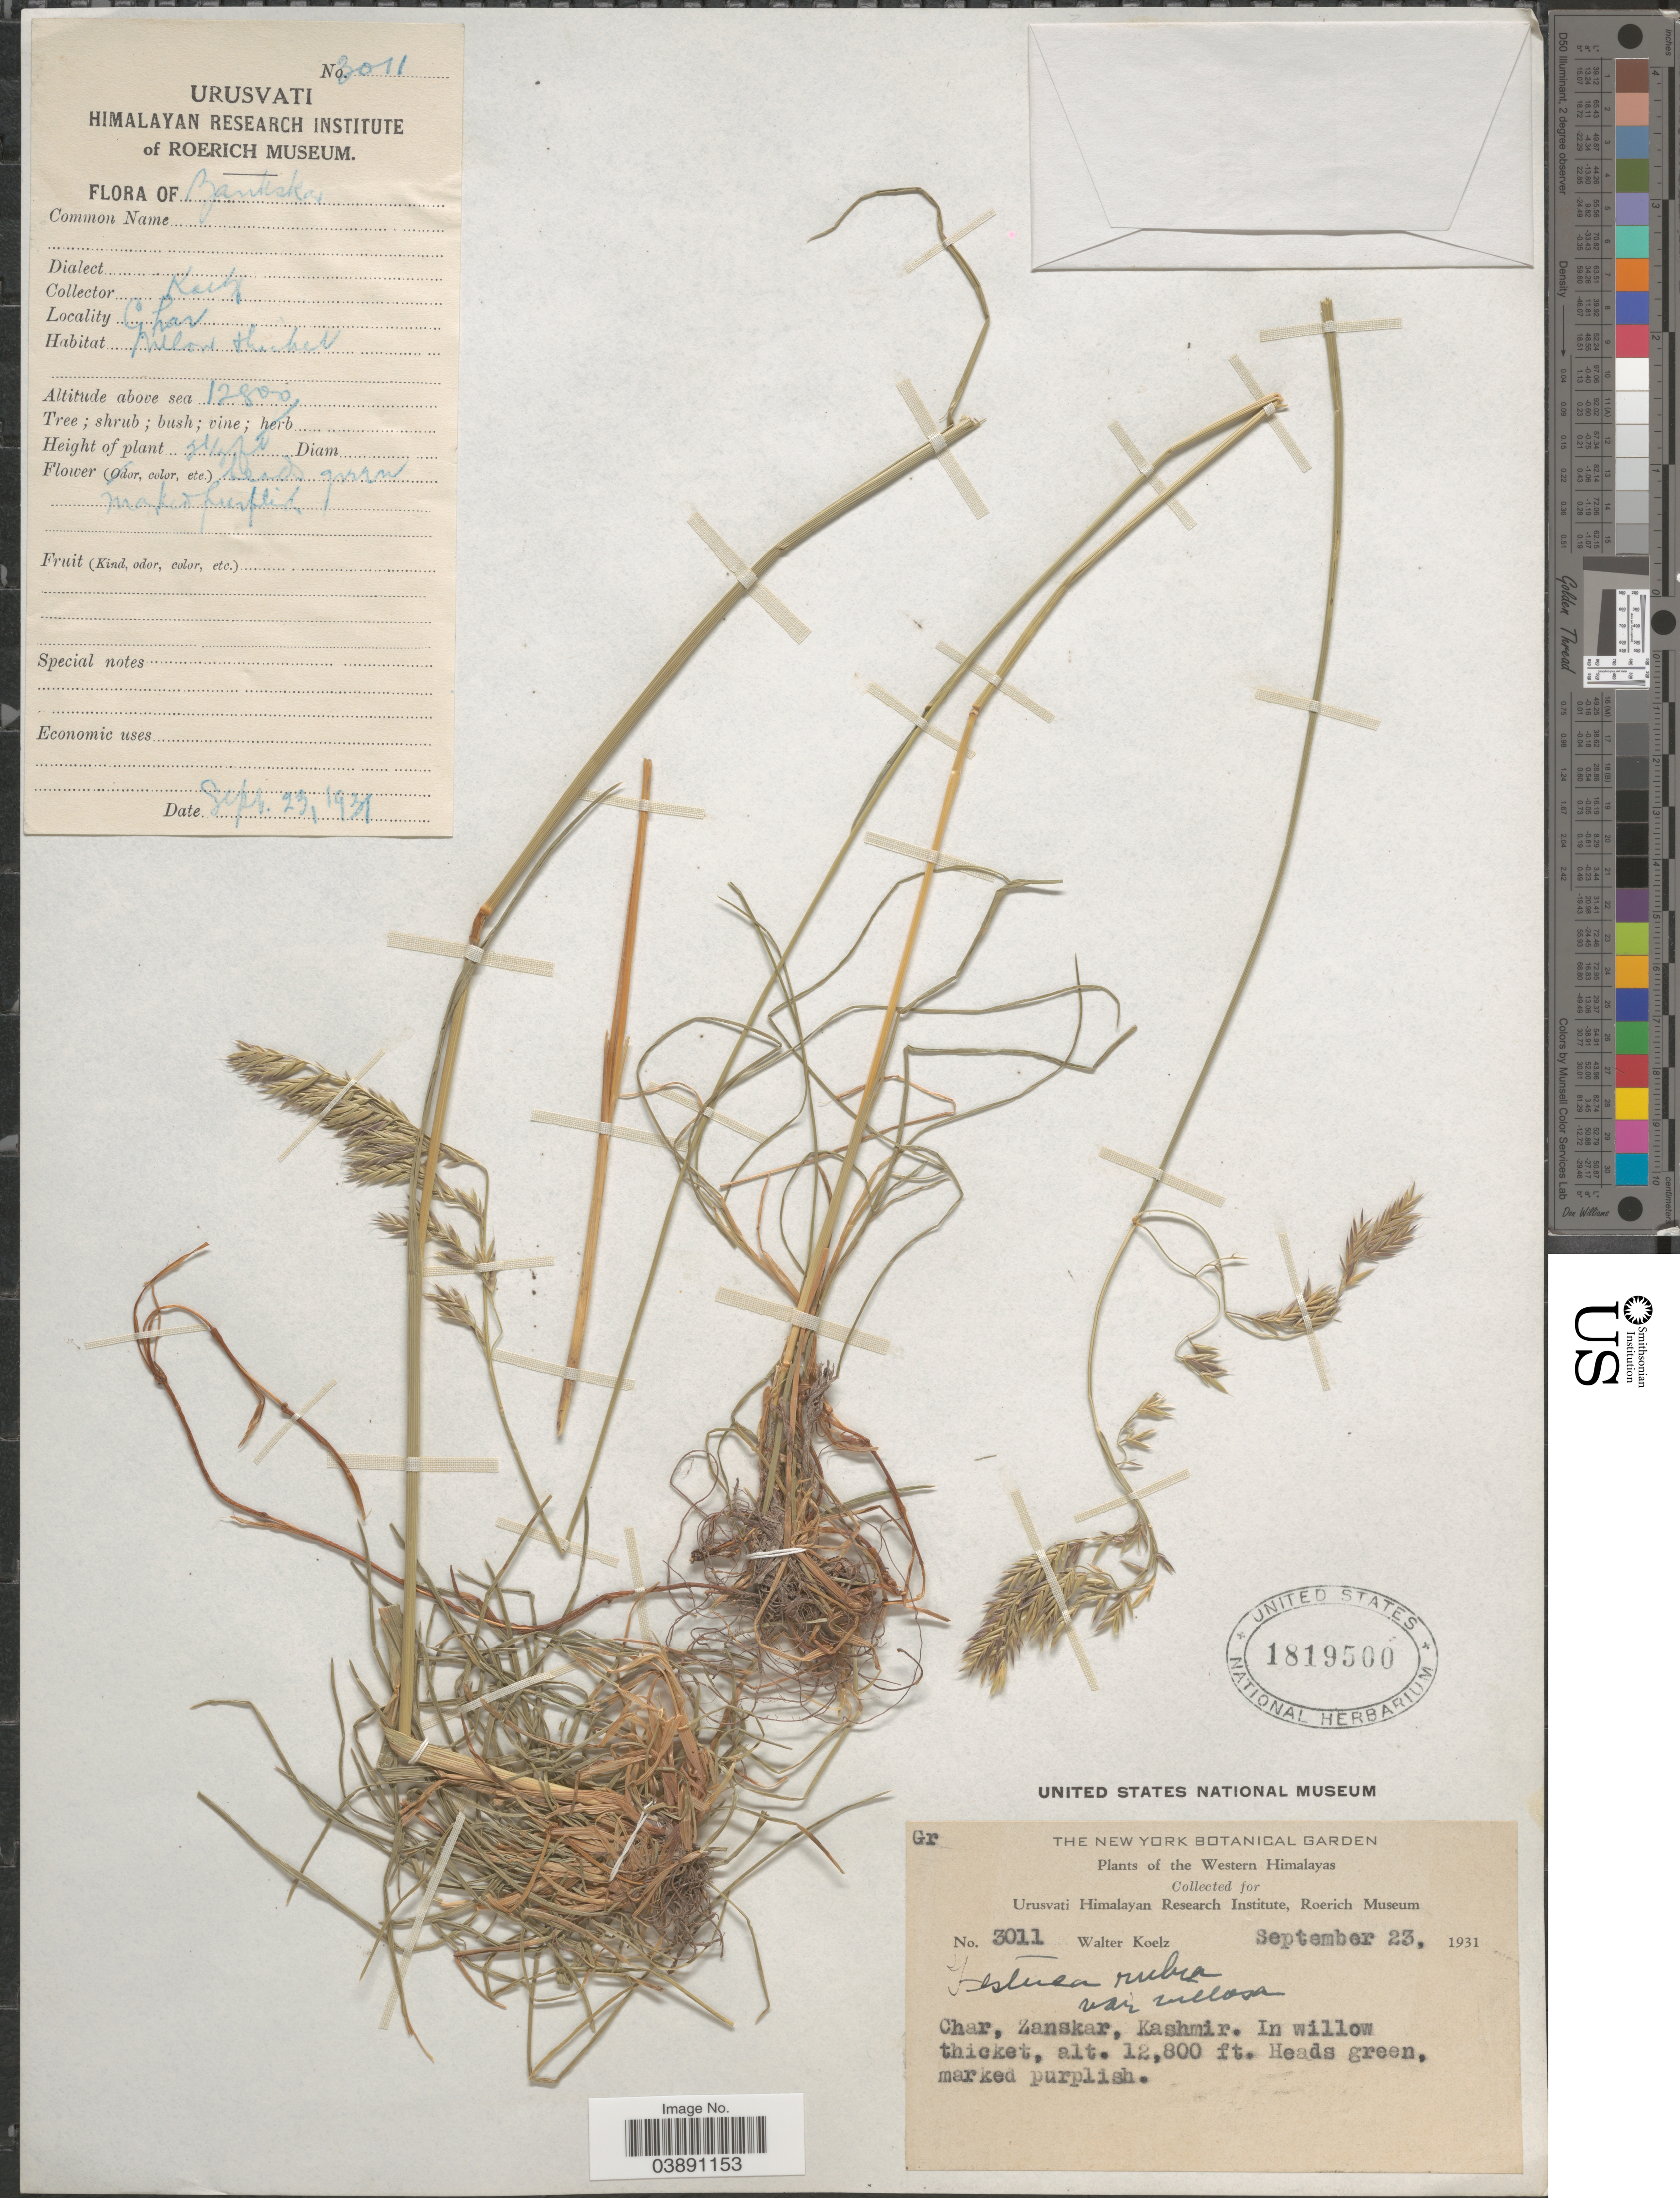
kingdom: Plantae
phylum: Tracheophyta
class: Liliopsida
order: Poales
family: Poaceae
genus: Festuca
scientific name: Festuca rubra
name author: L.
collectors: W. N. Koelz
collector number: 3011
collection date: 1931-09-23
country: India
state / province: Jammu and Kashmir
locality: Western Himalayas. Char, Zanskar, Kashmir.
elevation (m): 3901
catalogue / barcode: US 1819500